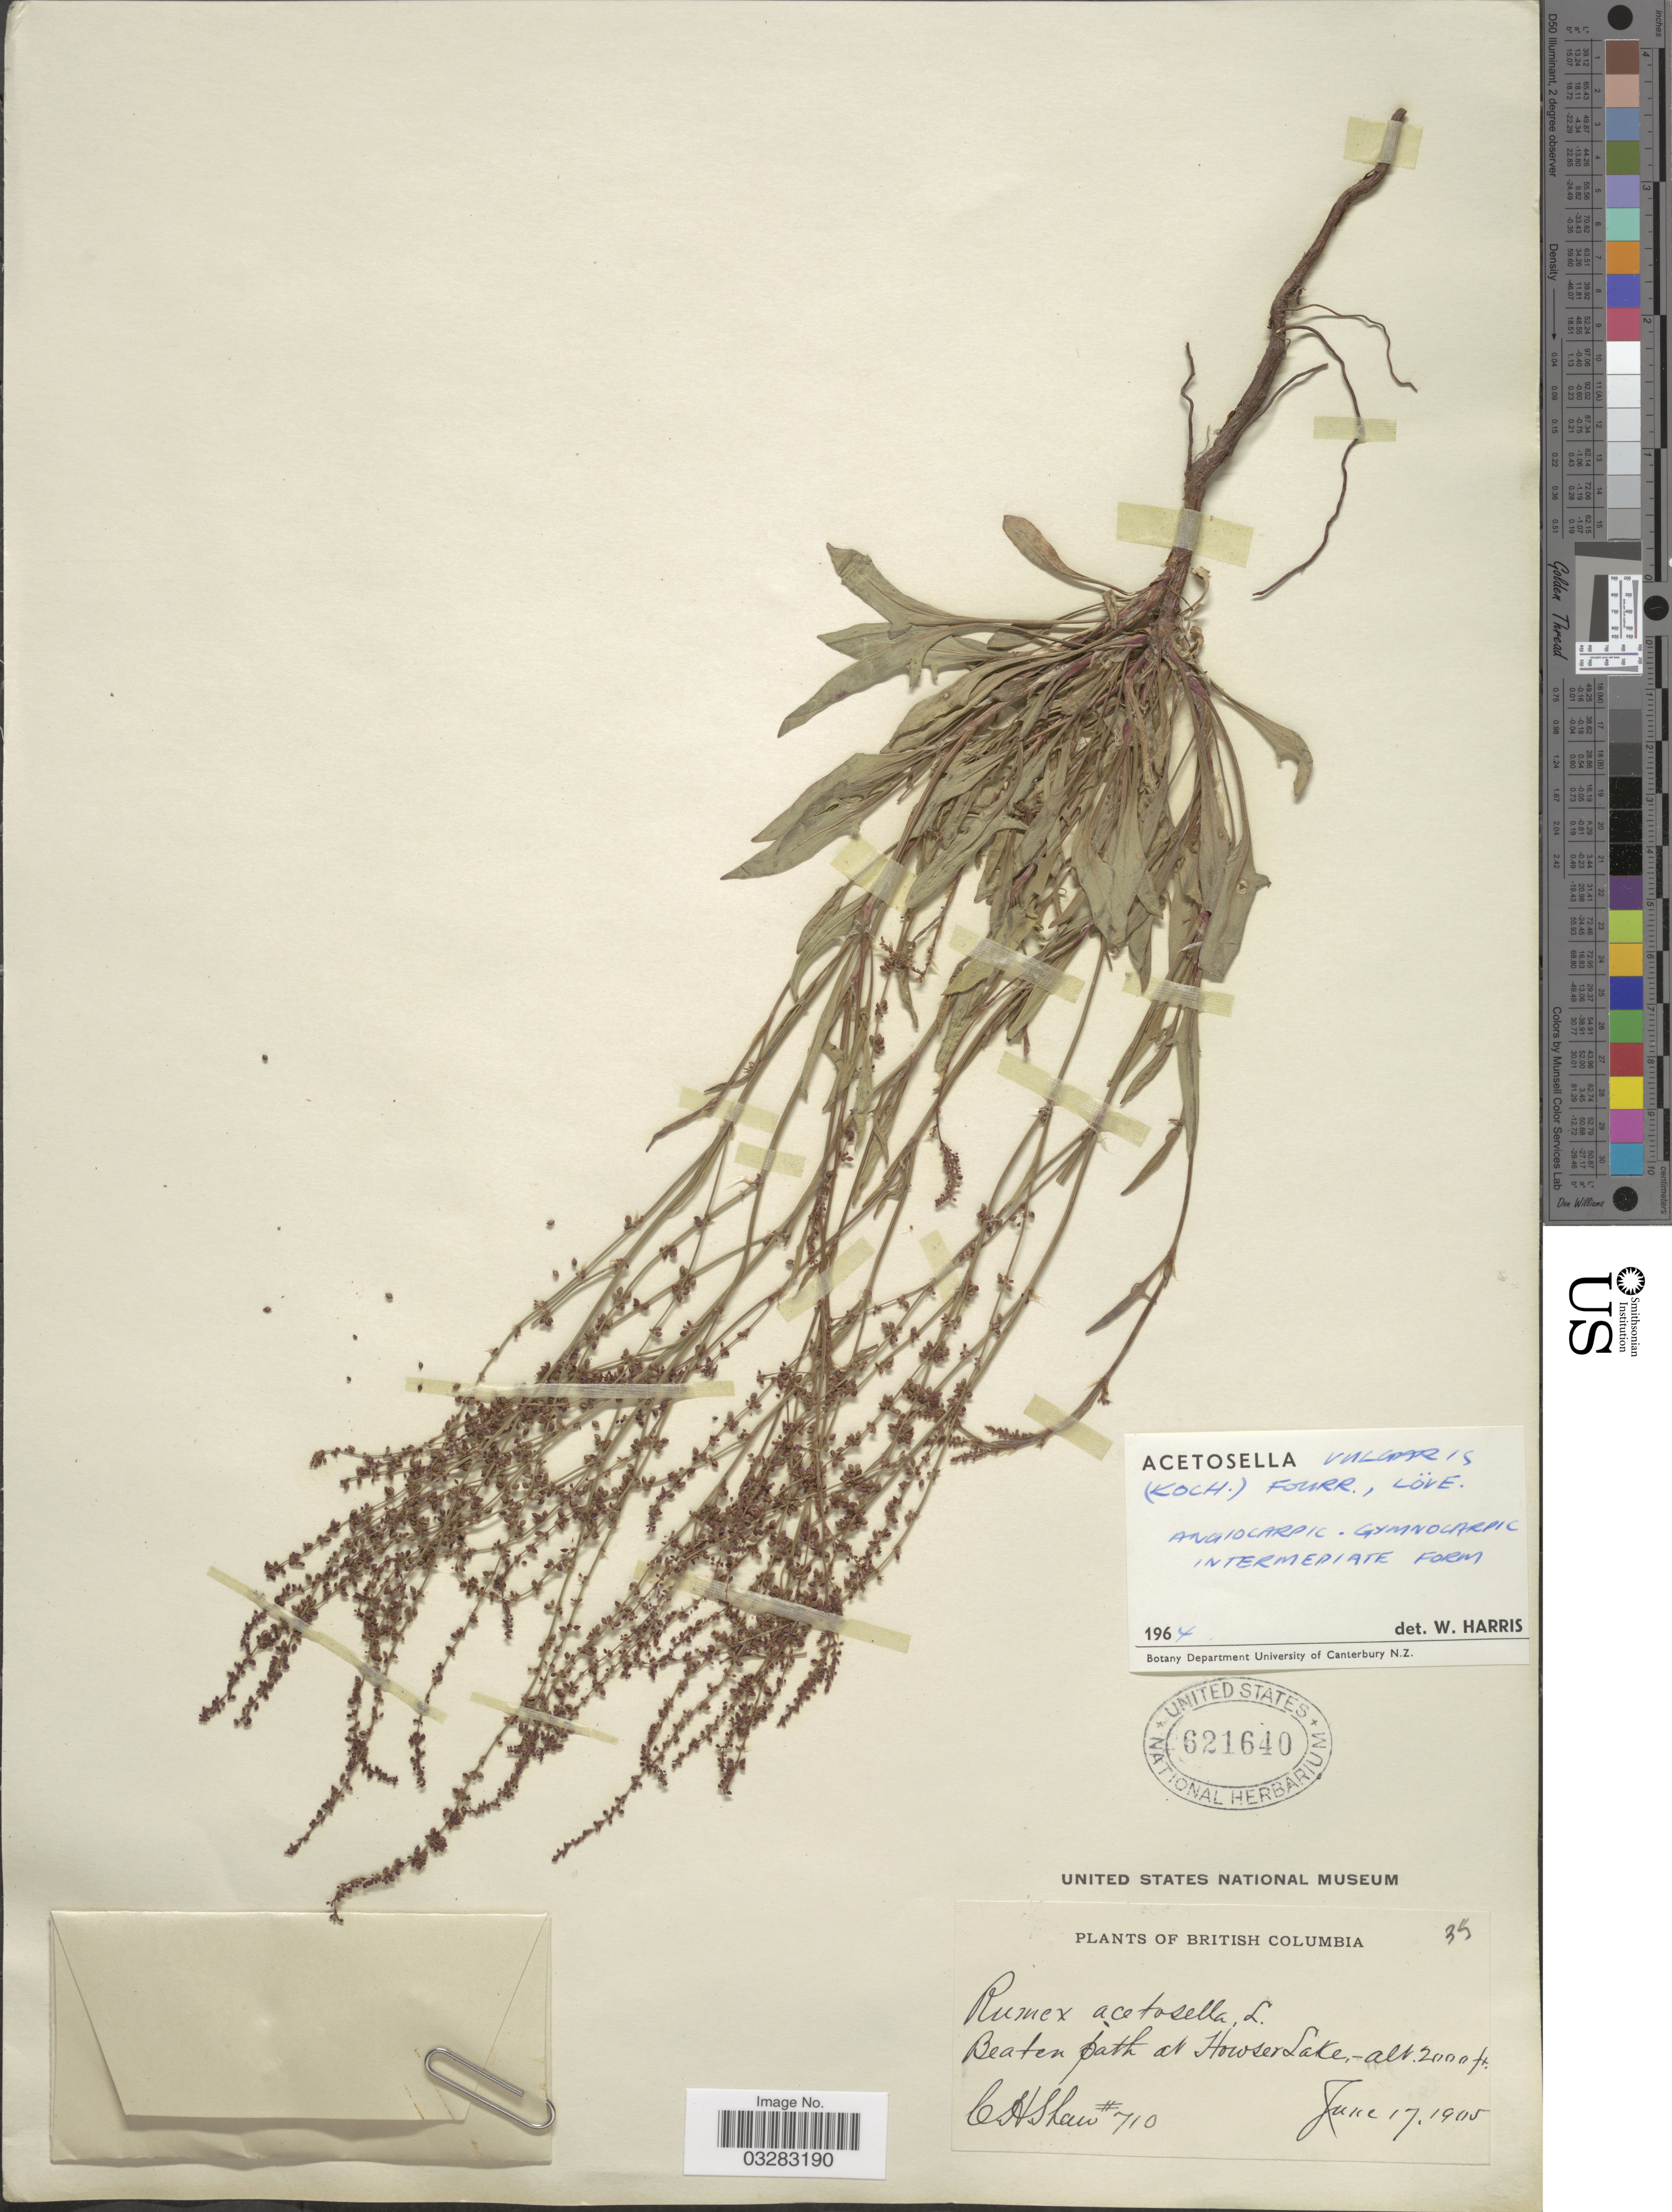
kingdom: Plantae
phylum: Tracheophyta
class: Magnoliopsida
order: Caryophyllales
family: Polygonaceae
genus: Rumex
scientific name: Rumex acetosella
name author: L.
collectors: C. H. Shaw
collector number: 710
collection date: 1905-06-17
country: Canada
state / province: British Columbia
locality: Beaten path at Howser Lake.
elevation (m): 610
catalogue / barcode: US 621640